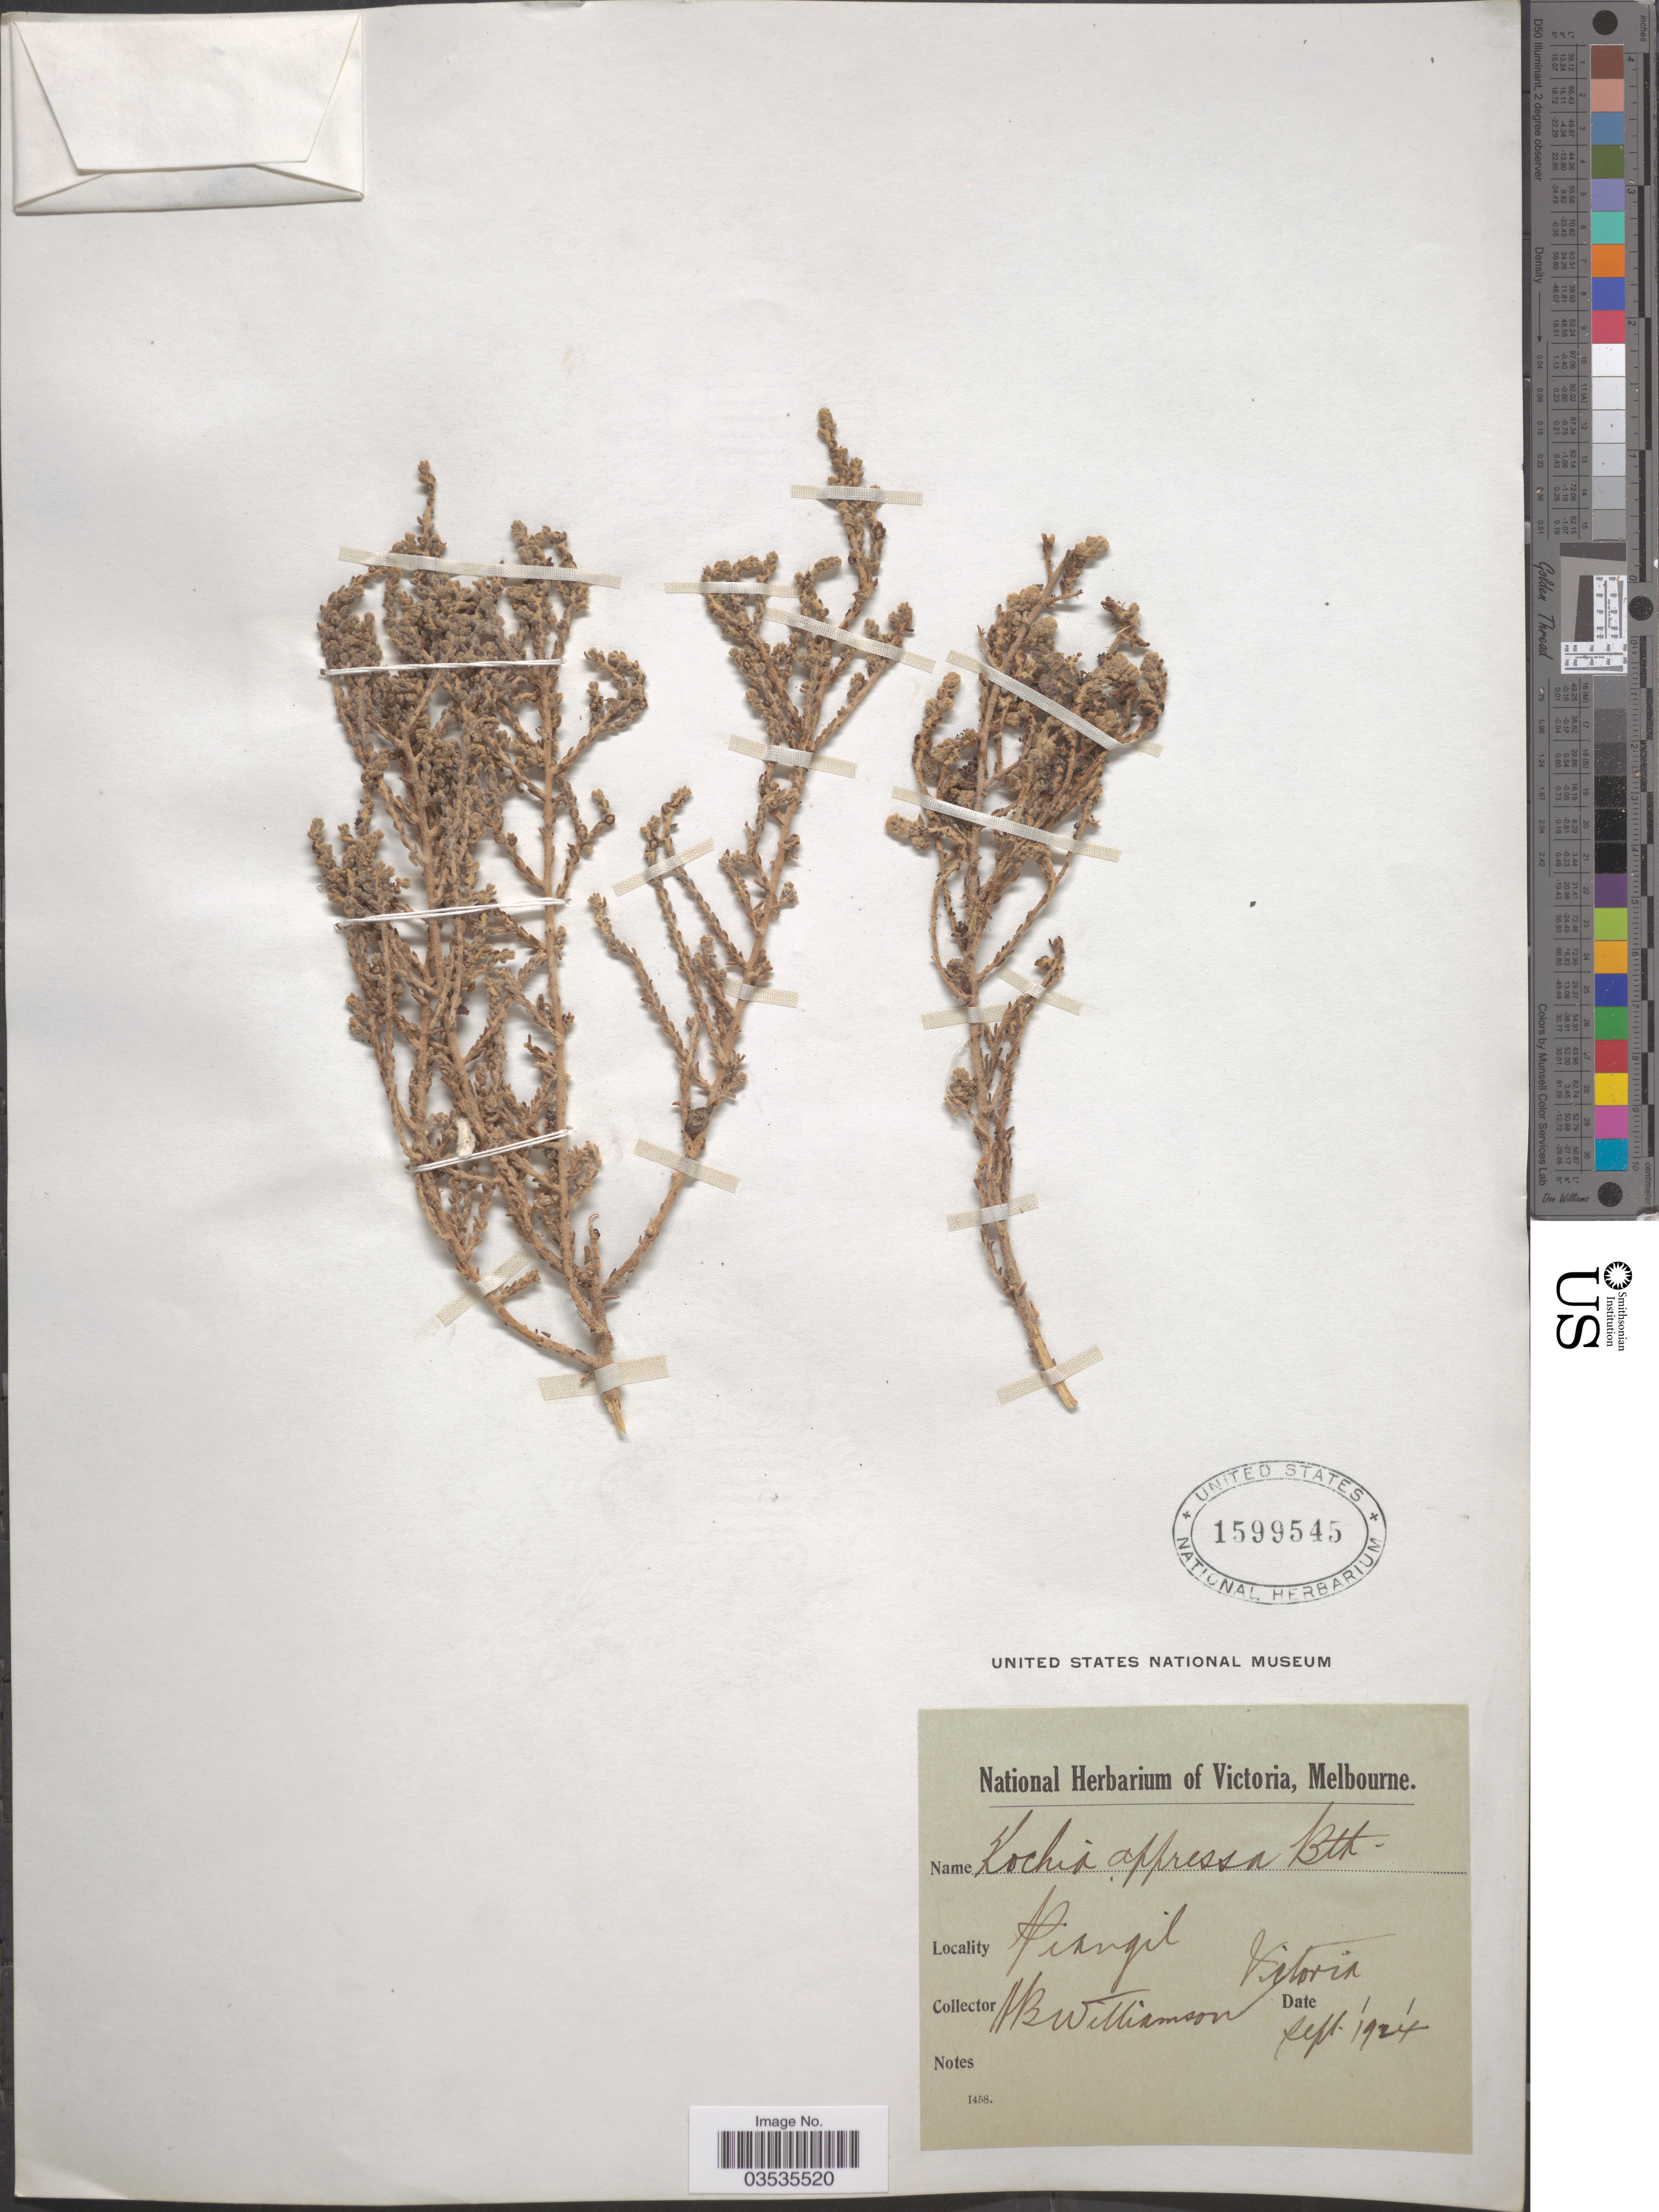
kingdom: Plantae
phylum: Tracheophyta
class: Magnoliopsida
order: Caryophyllales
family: Amaranthaceae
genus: Maireana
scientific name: Maireana appressa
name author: (Benth.) Paul G. Wilson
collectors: H. Williamson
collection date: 1924-09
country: Australia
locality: Piangil. Victoria.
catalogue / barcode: US 1599545